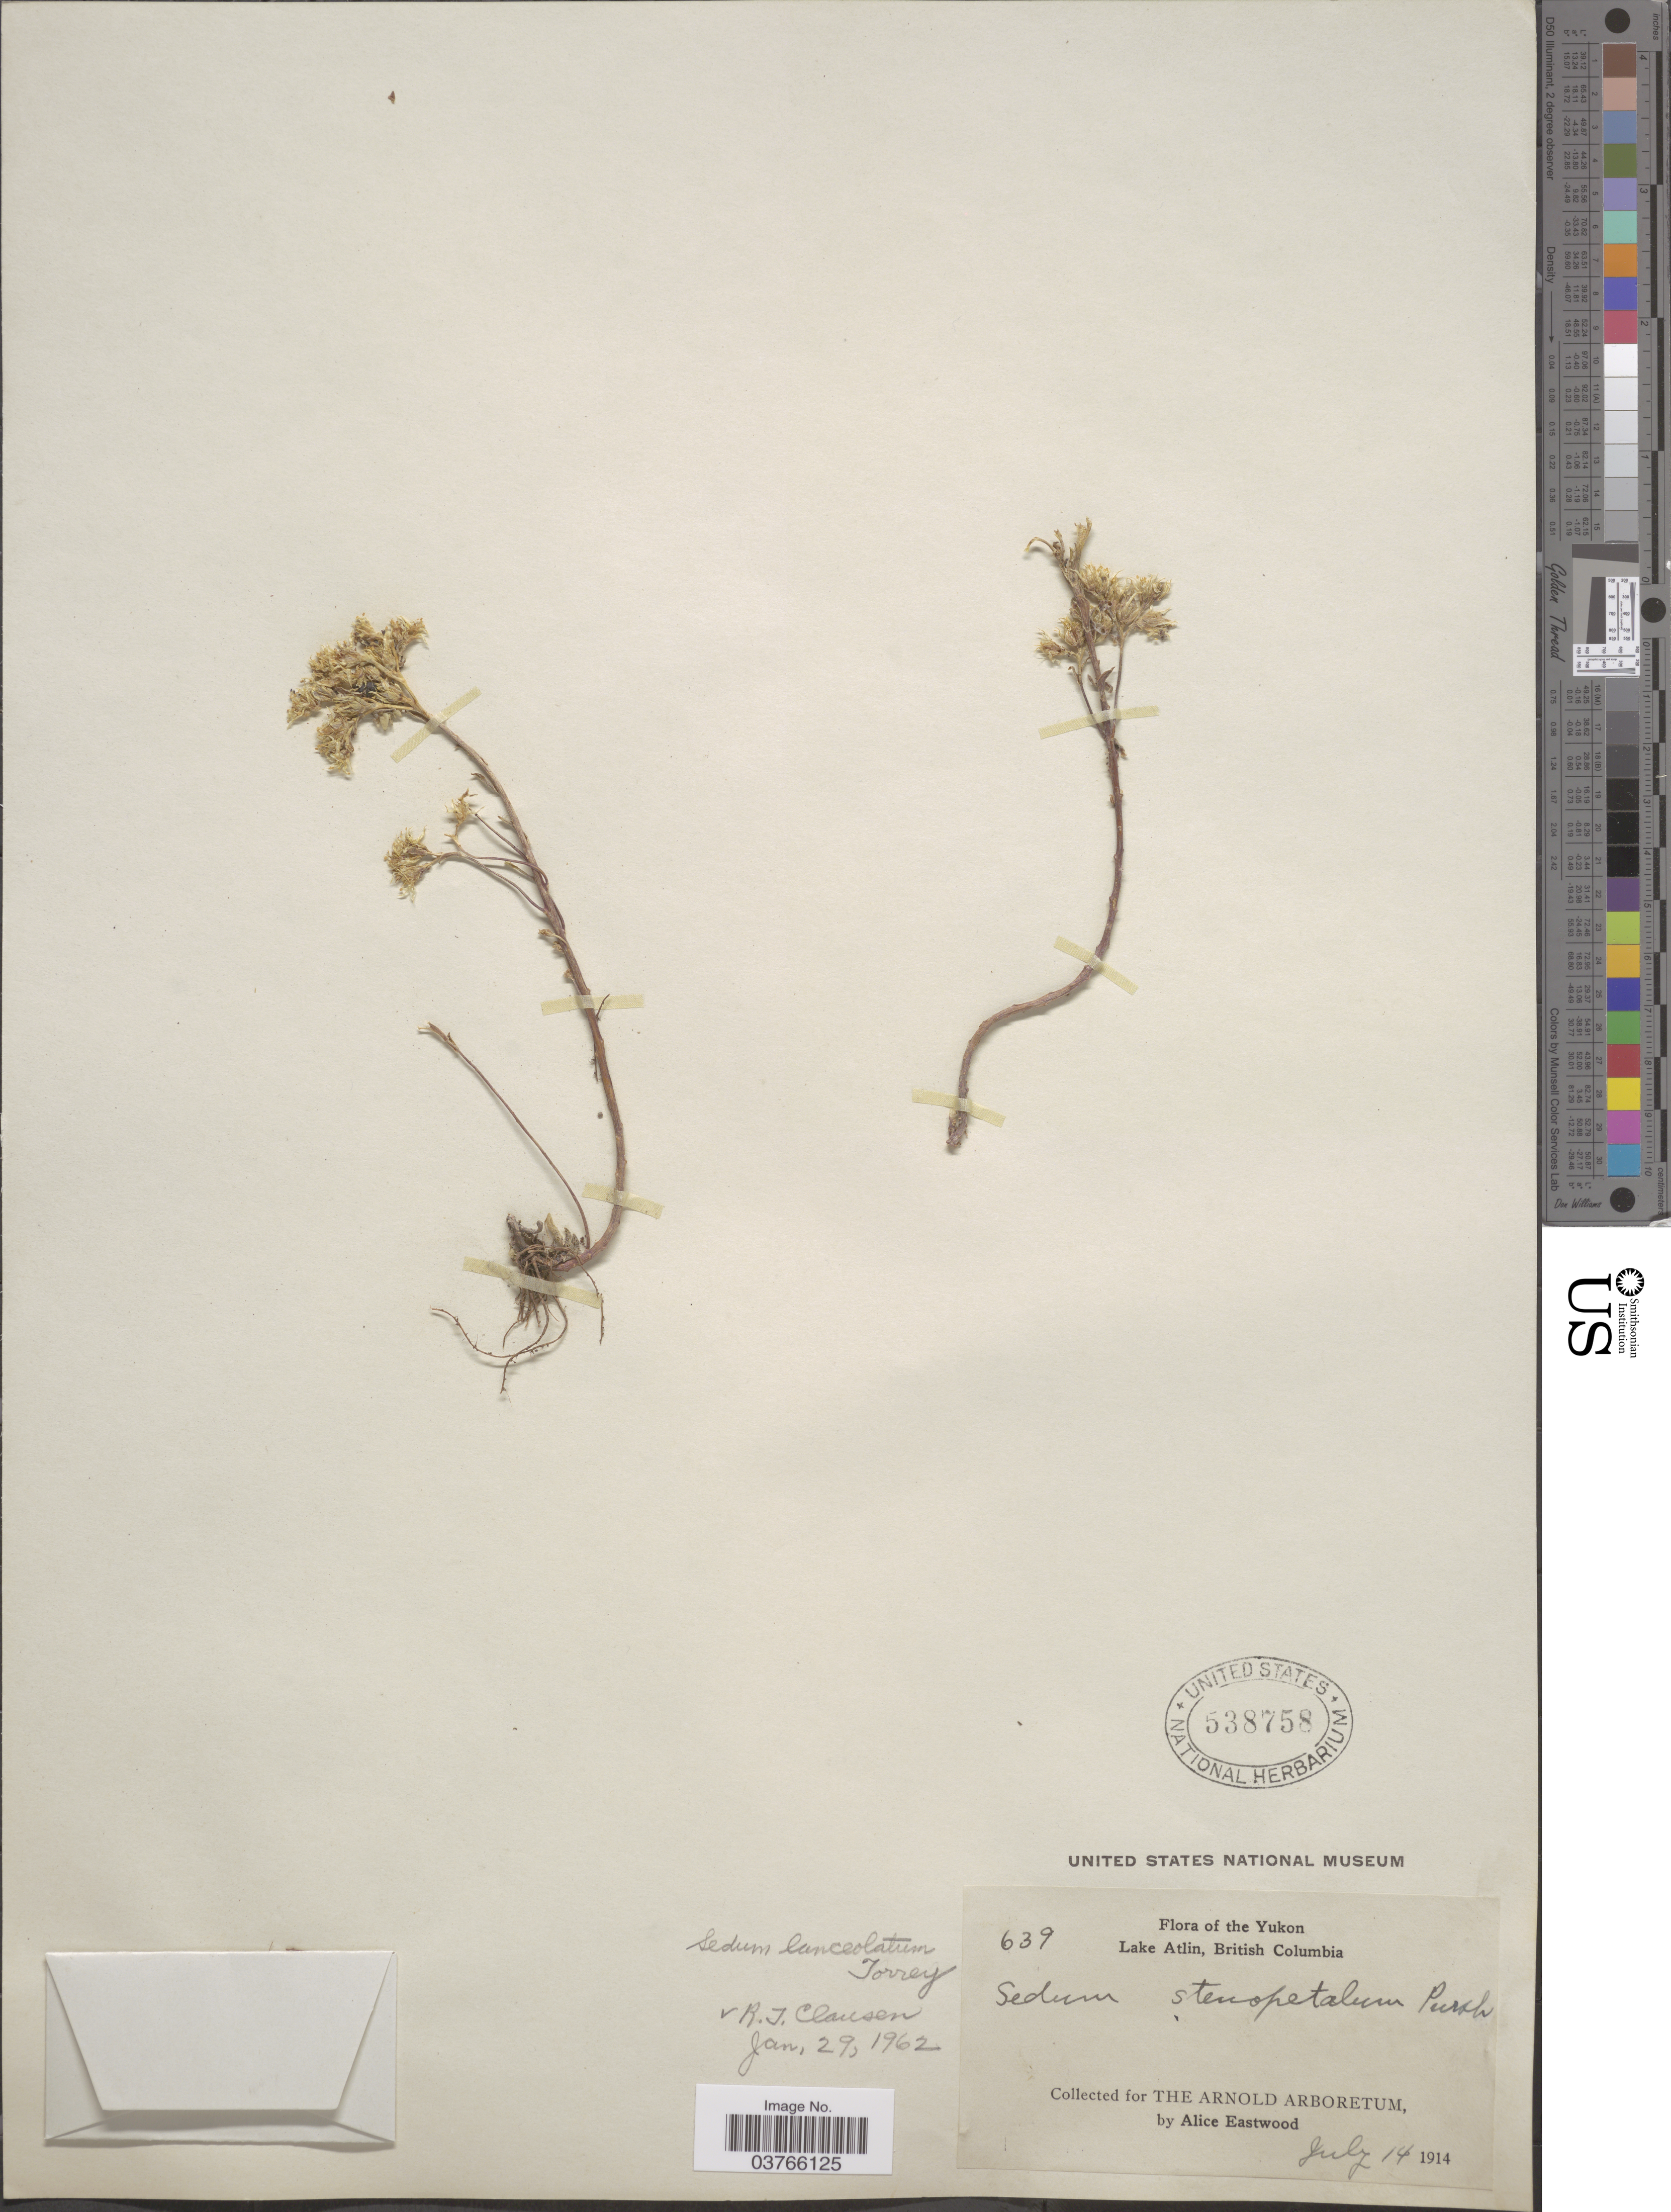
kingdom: Plantae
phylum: Tracheophyta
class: Magnoliopsida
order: Saxifragales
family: Crassulaceae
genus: Sedum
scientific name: Sedum lanceolatum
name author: Torr.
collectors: A. Eastwood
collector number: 639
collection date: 1914-07-14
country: Canada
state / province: British Columbia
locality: The Yukon. Lake Atlin, British Columbia.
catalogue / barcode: US 538758